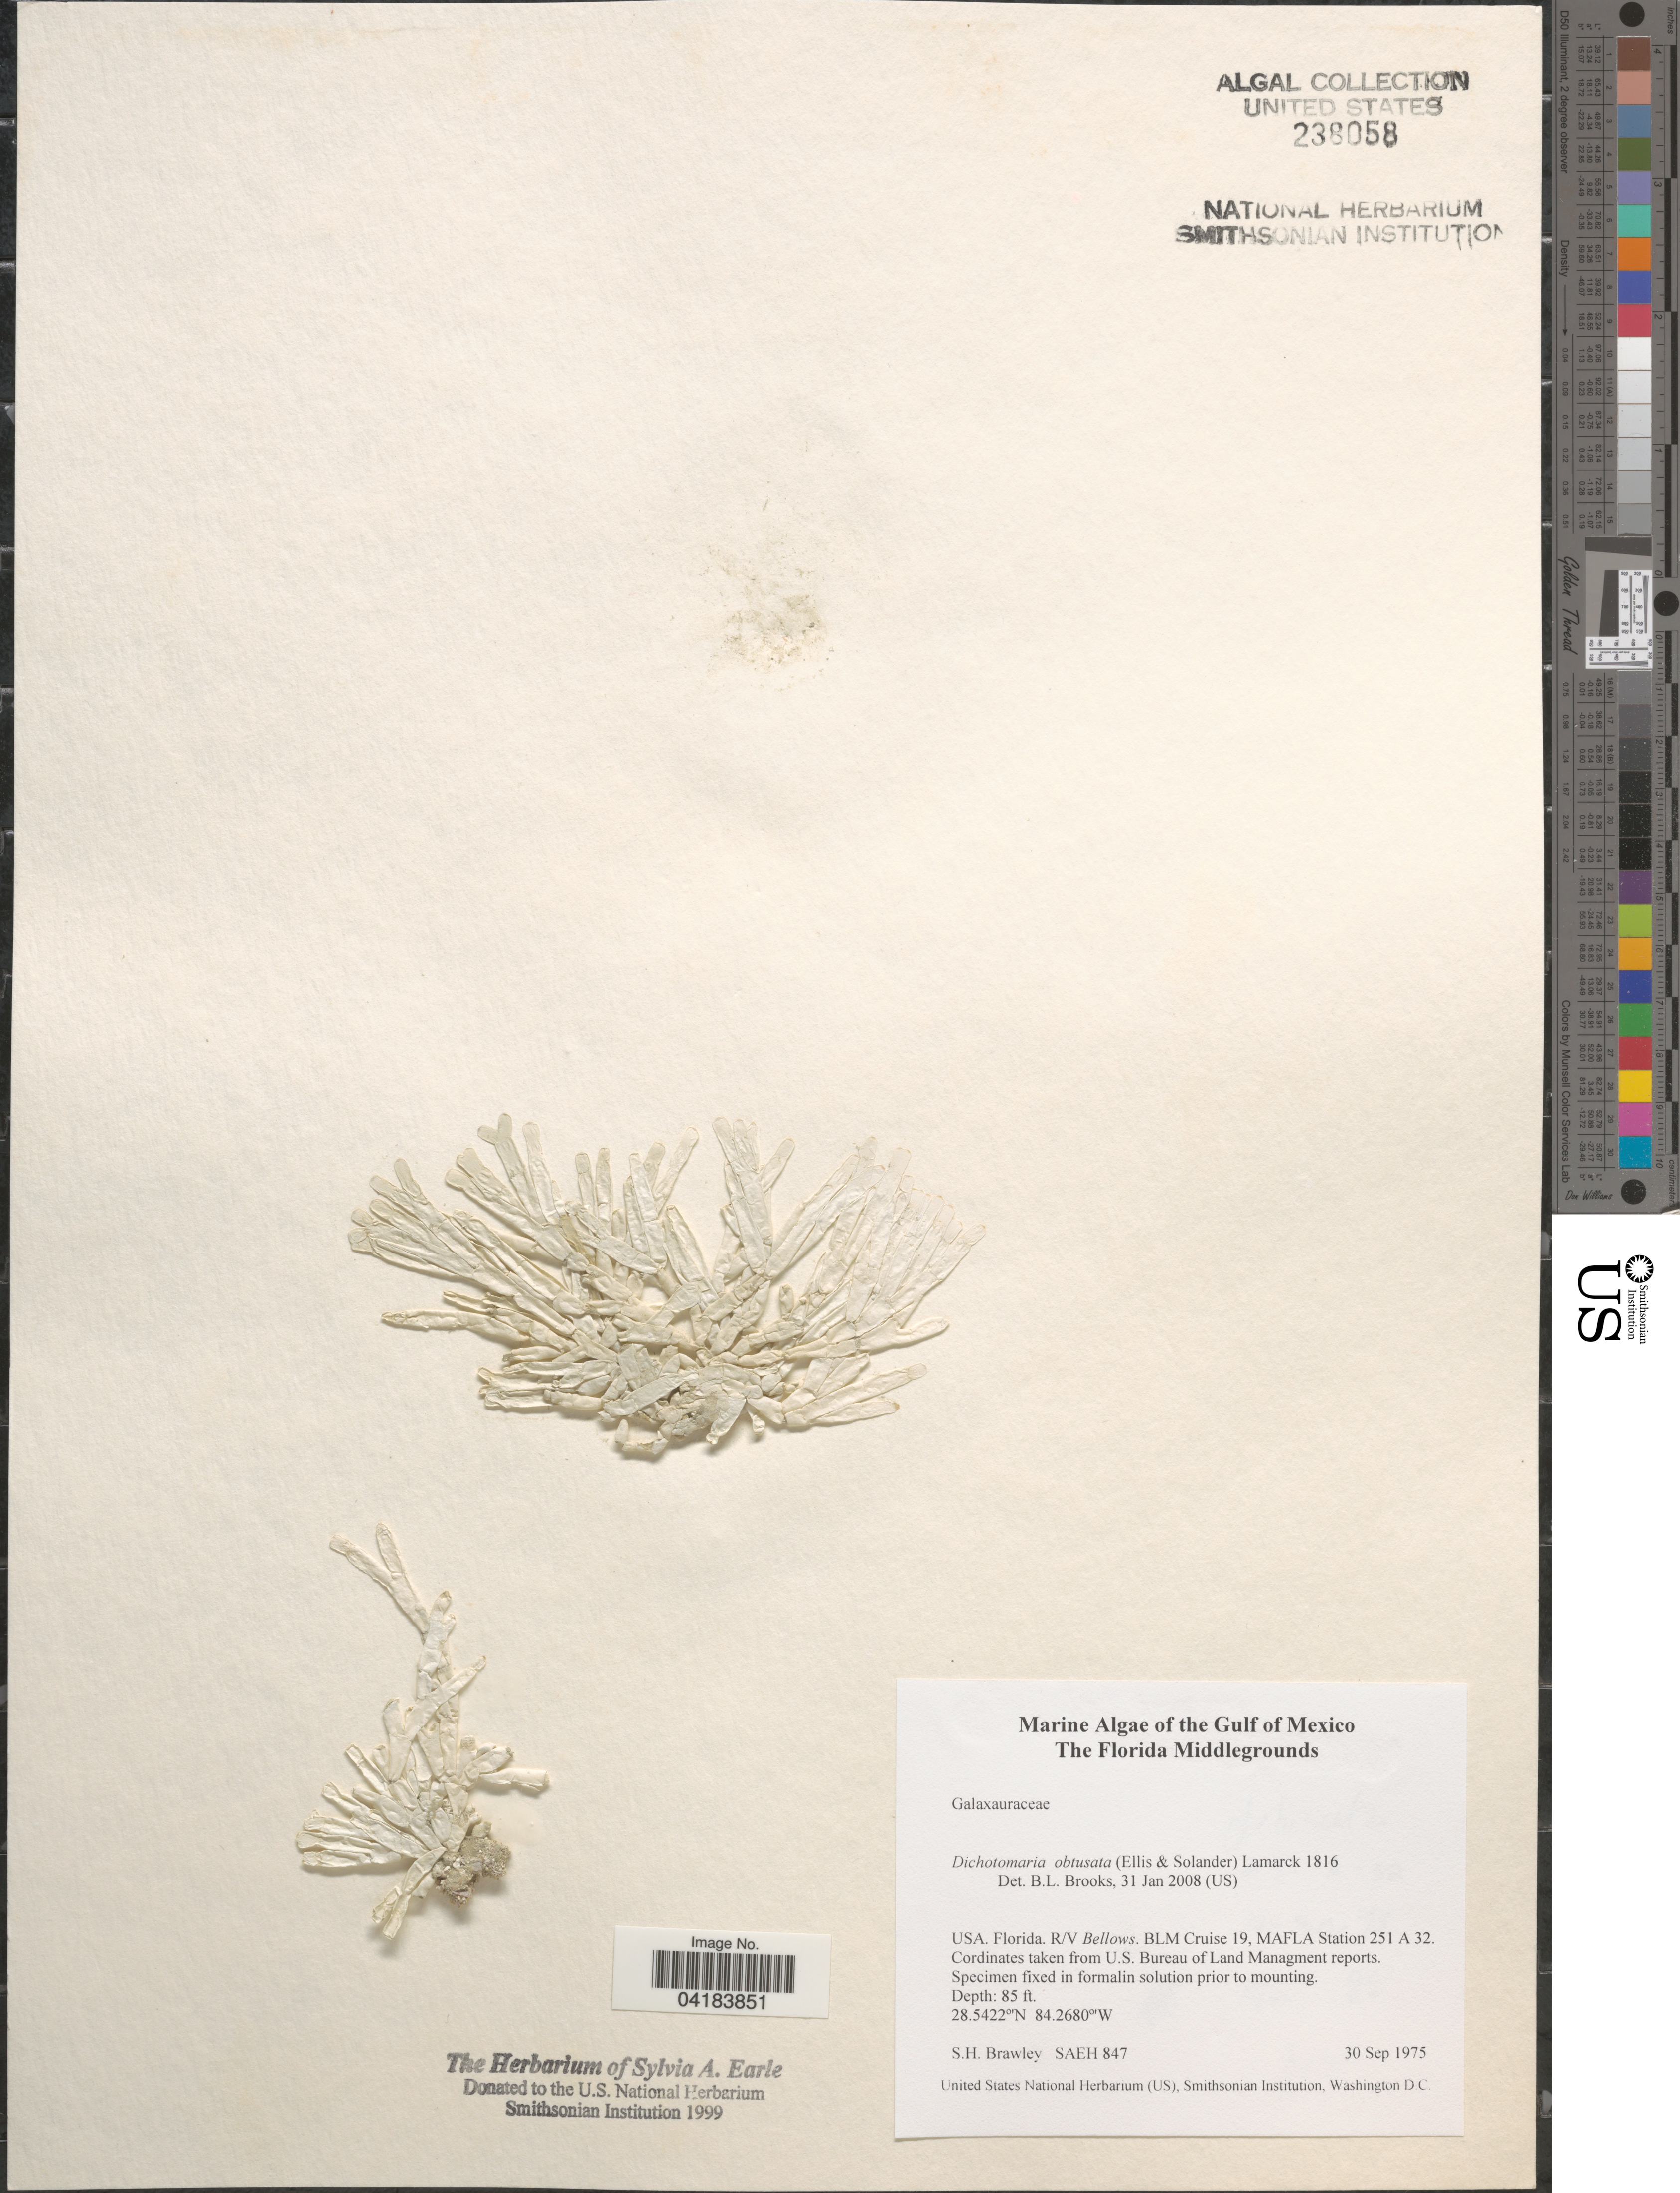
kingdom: Plantae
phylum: Rhodophyta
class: Florideophyceae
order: Nemaliales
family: Galaxauraceae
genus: Dichotomaria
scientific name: Dichotomaria obtusata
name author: (Ellis & Sol.) Lam.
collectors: S. Brawley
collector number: SAEH847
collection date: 1975-09-30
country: United States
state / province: Florida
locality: Gulf of Mexico. The Florida Middlegrounds. R/V Bellows, BLM Cruise 19, MAFLA Station 251 A 32.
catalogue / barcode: US 238058